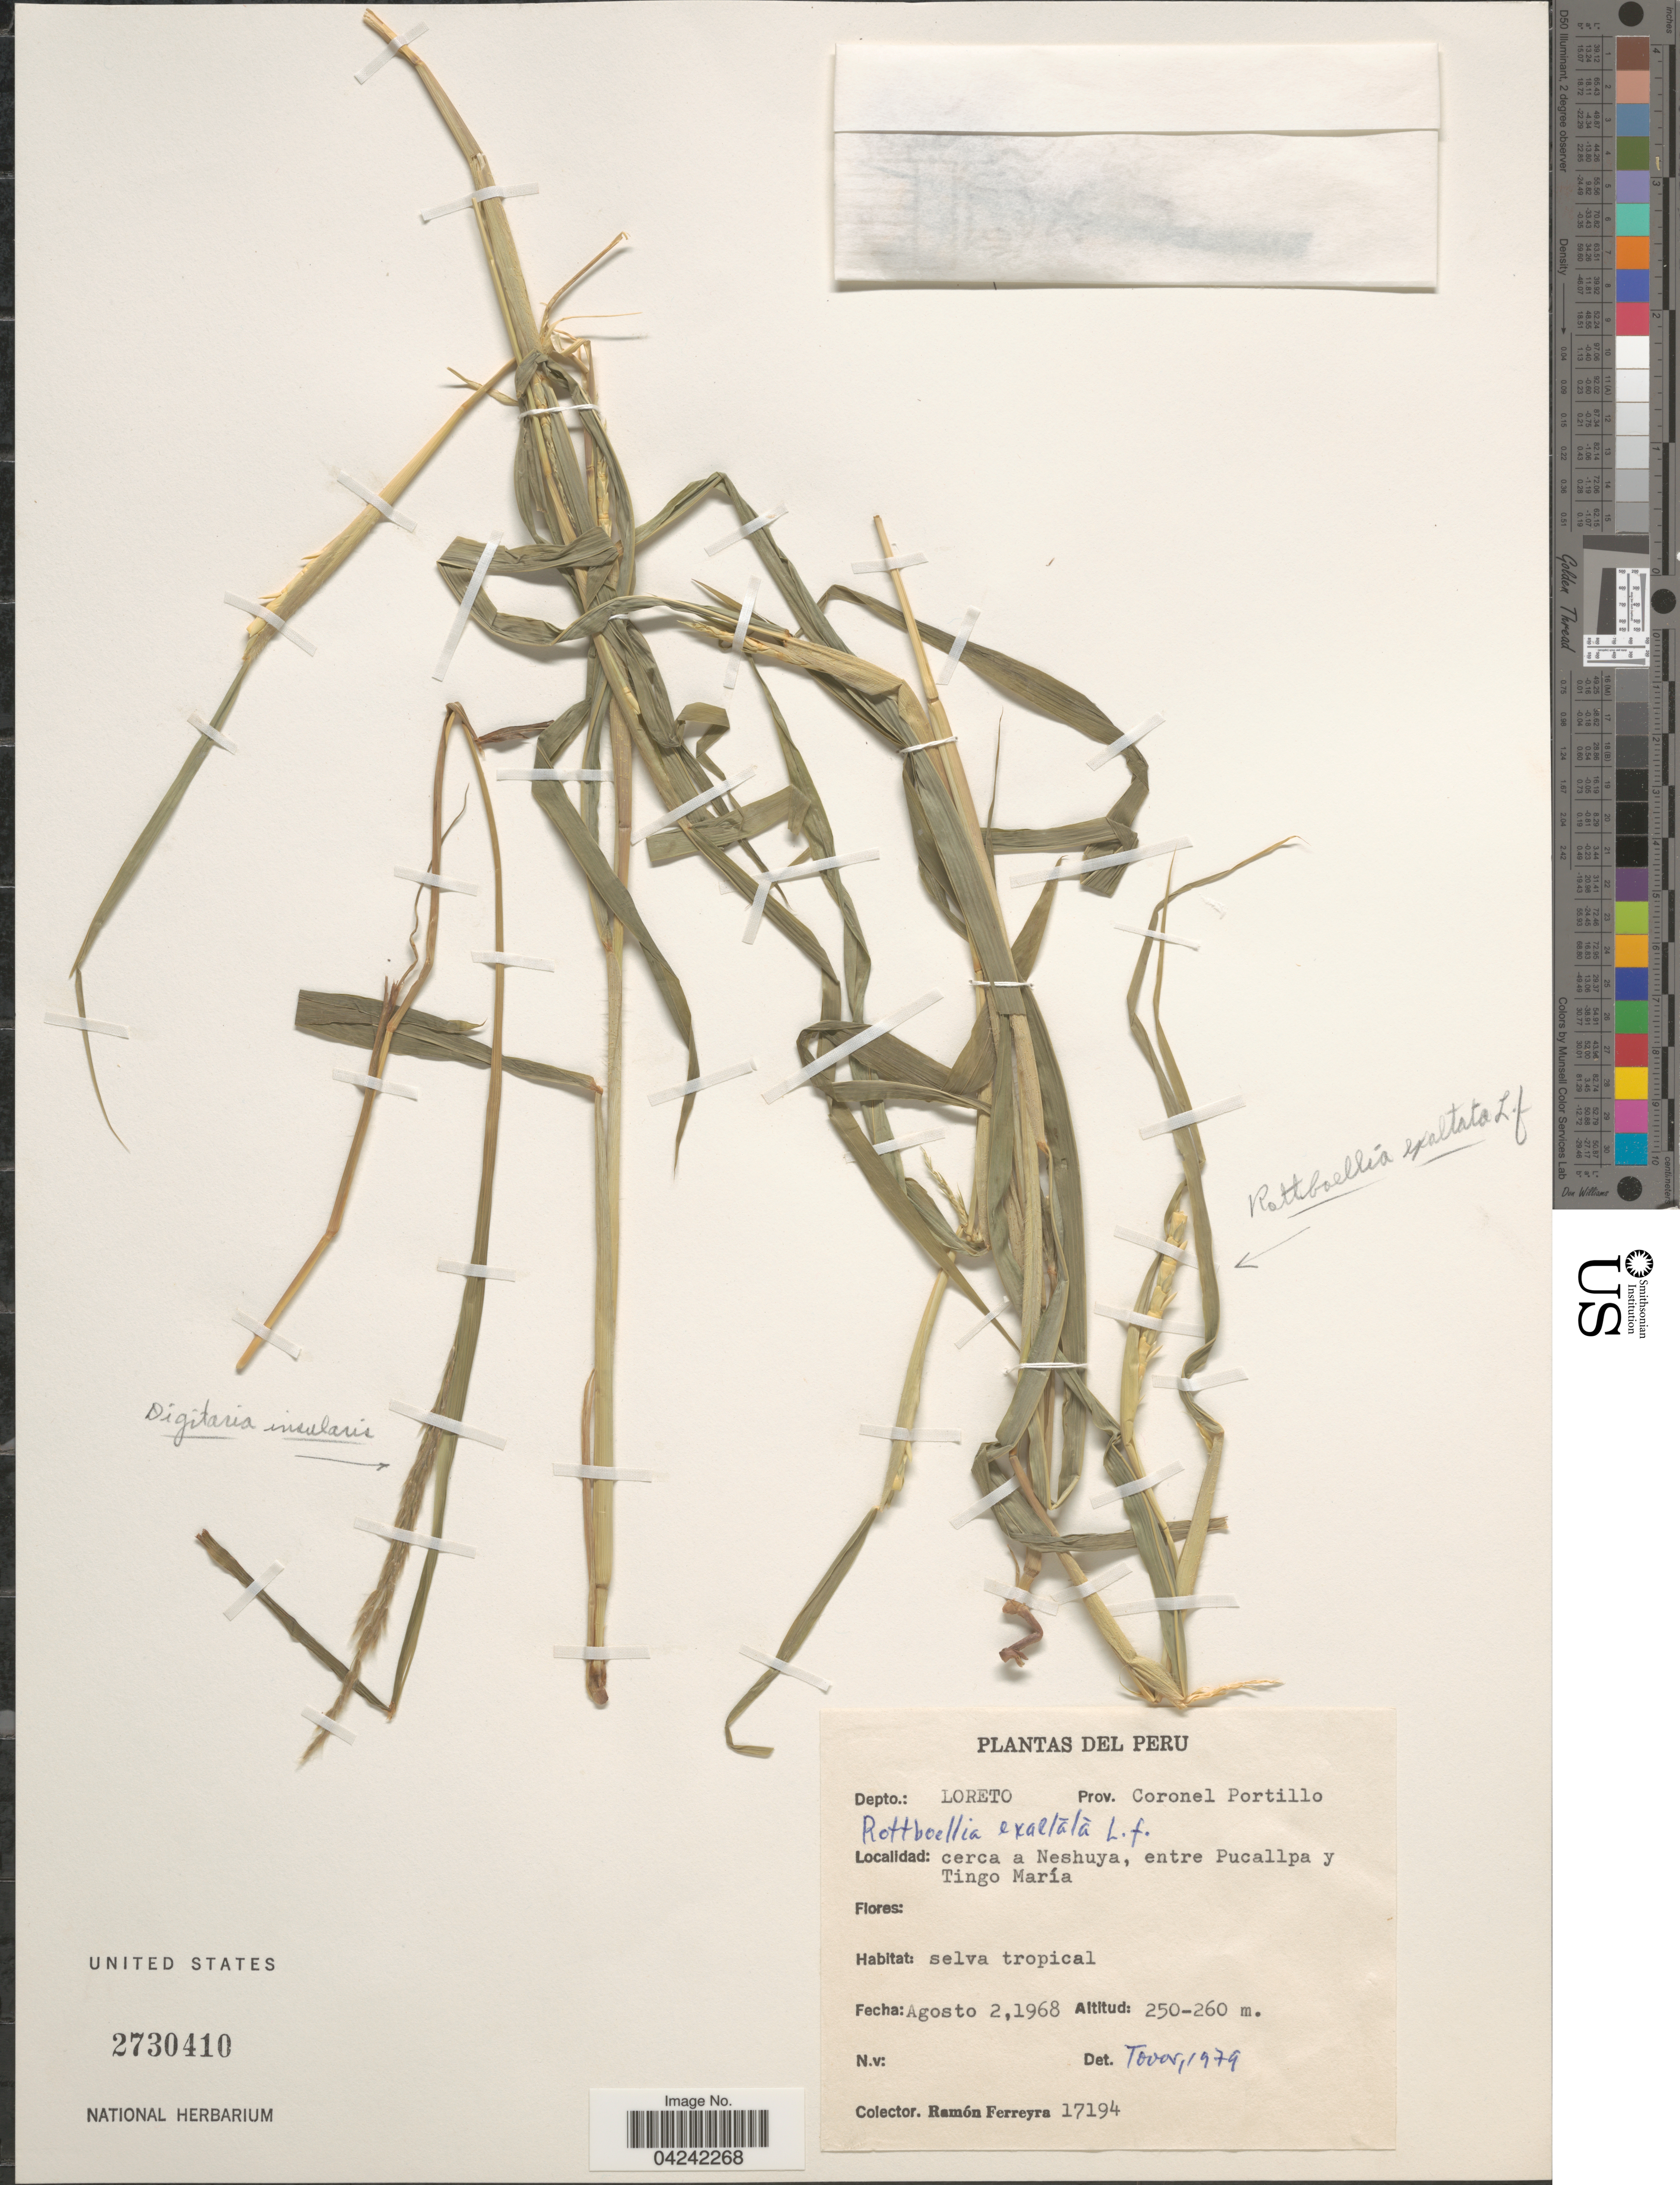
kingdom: Plantae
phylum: Tracheophyta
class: Liliopsida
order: Poales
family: Poaceae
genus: Rottboellia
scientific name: Rottboellia cochinchinensis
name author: (Lour.) Clayton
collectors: R. A. Ferreyra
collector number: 17194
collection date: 1968-08-02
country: Peru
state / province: Loreto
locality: Depto. Loreto. Prov. Coronel Portillo. Cerca a Neshuya, entre Pucallpa y Tingo María.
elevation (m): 250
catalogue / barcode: US 2730410